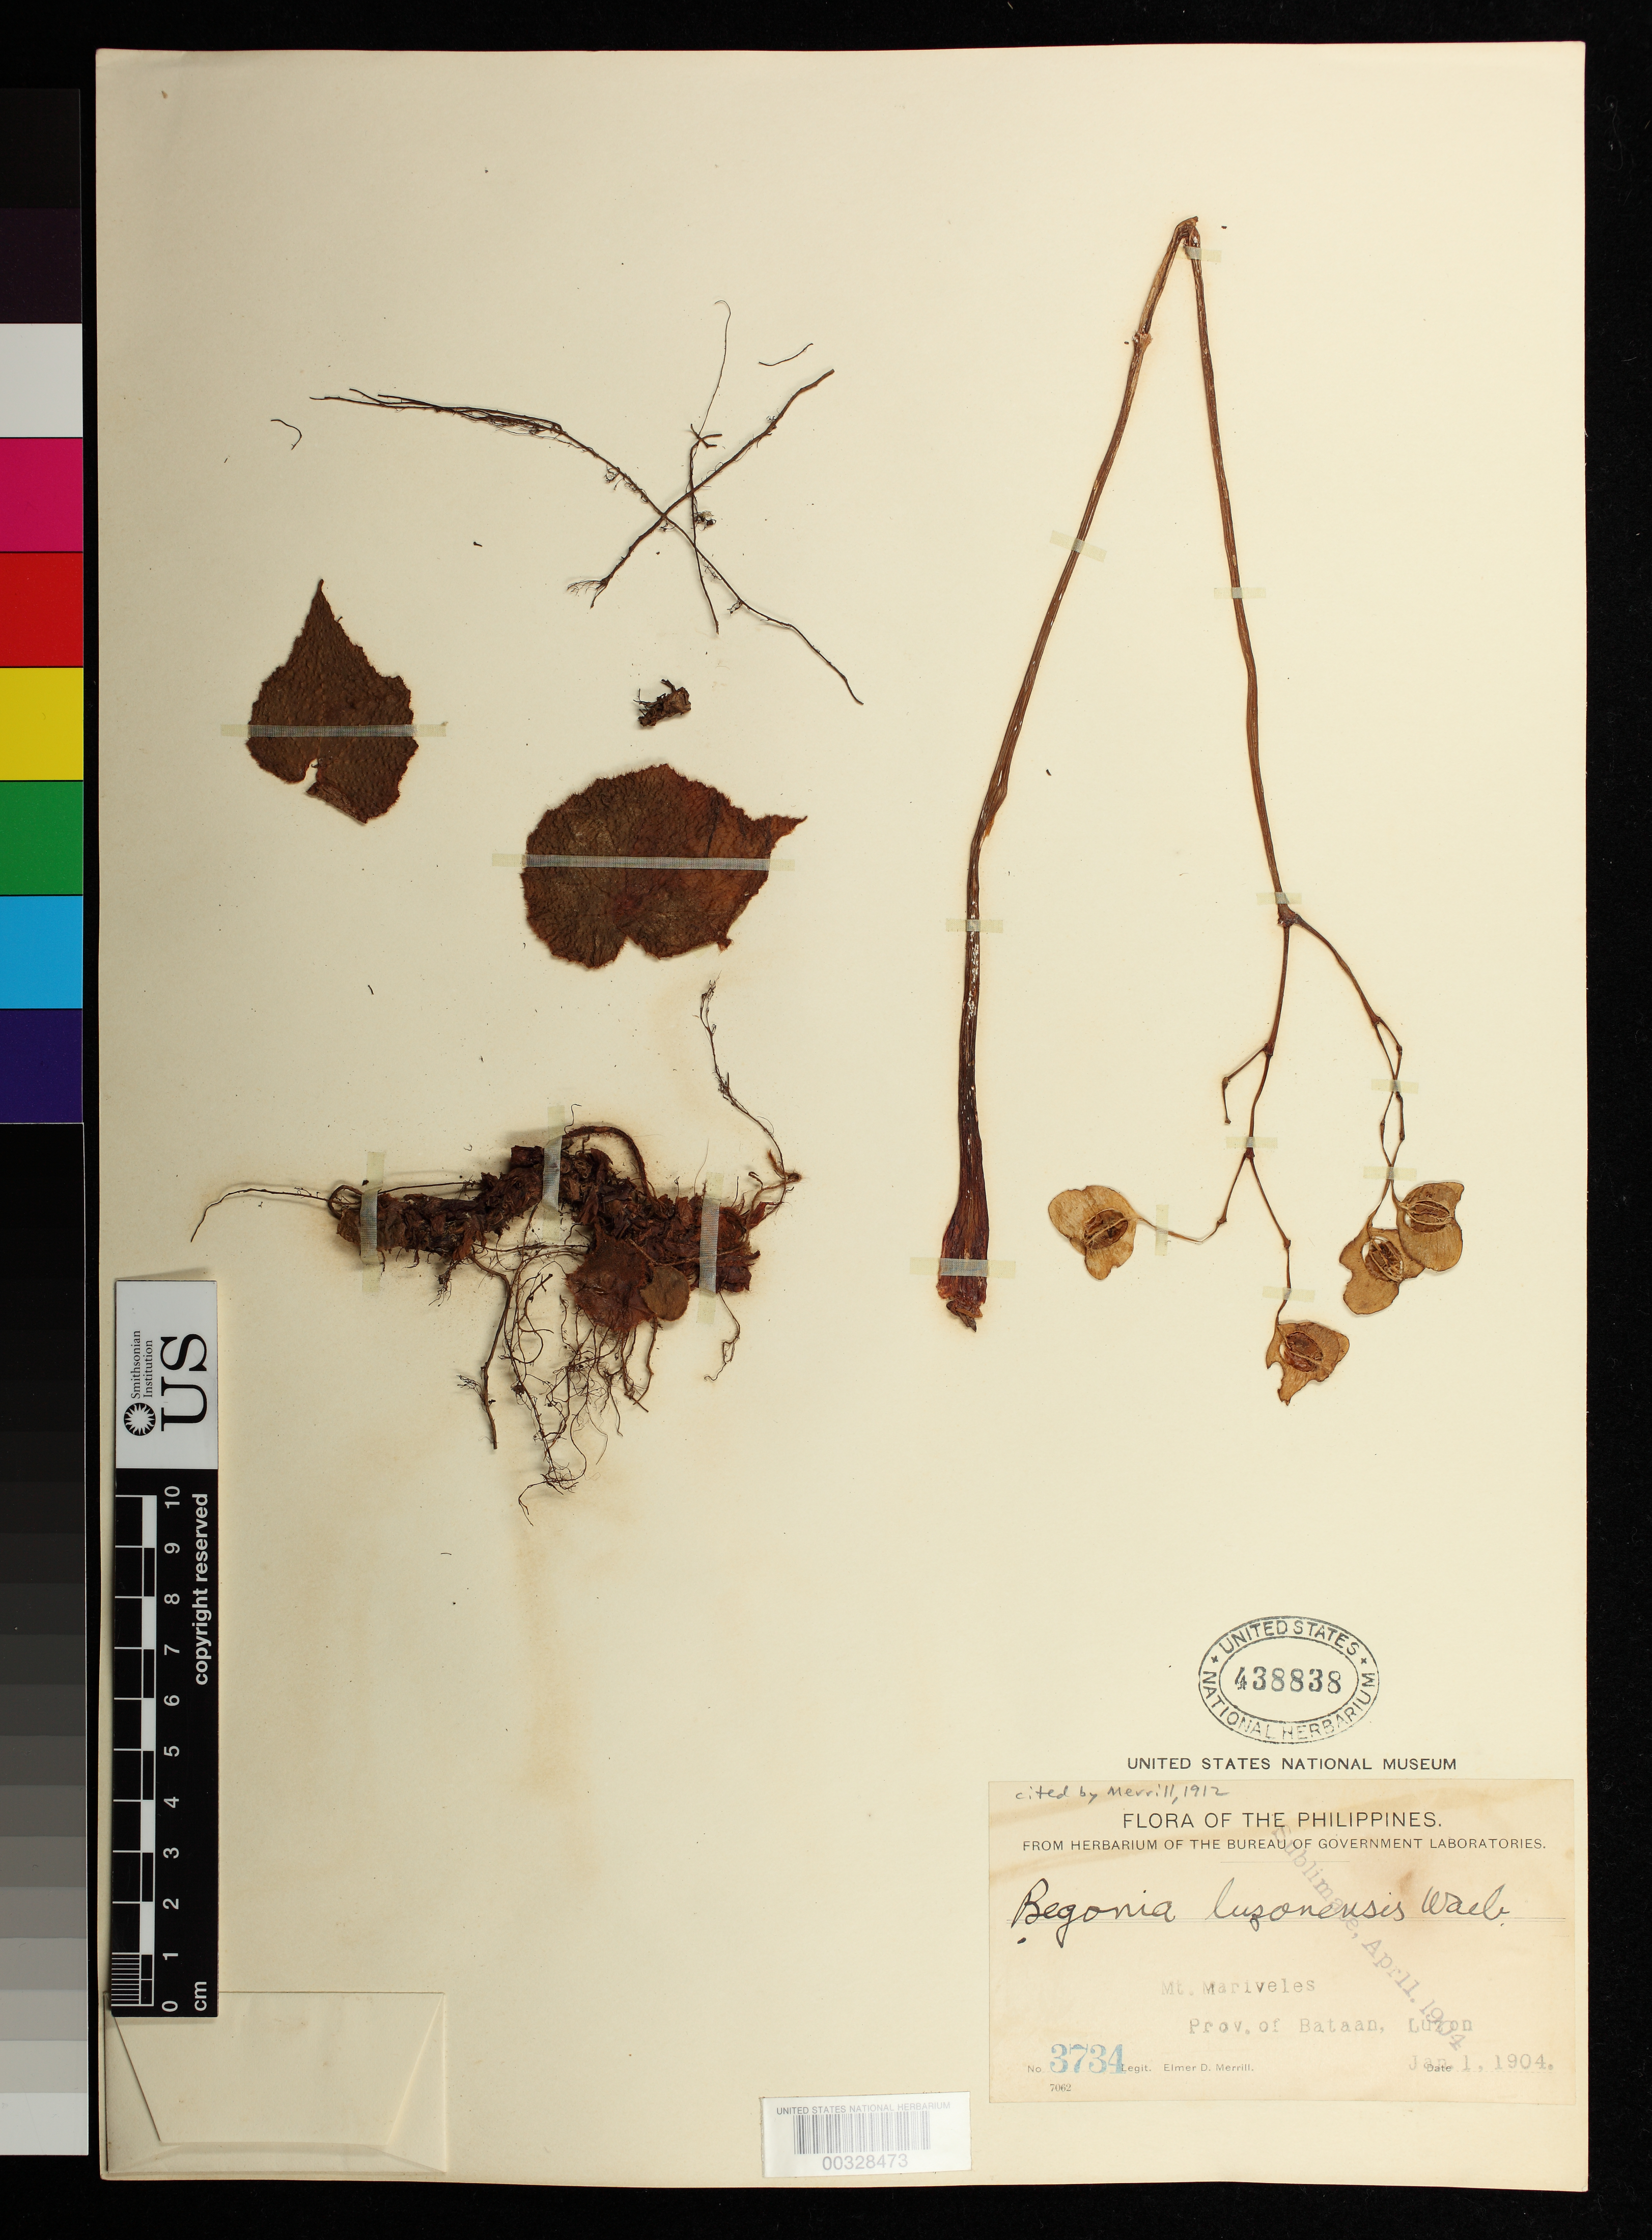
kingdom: Plantae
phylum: Tracheophyta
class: Magnoliopsida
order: Cucurbitales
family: Begoniaceae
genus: Begonia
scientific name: Begonia luzonensis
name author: Warb.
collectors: E. D. Merrill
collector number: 3734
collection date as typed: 01 Jan 1904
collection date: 1904-01-01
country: Philippines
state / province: Central Luzon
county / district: Bataan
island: Luzon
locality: Mt. mariveles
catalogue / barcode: US 438838